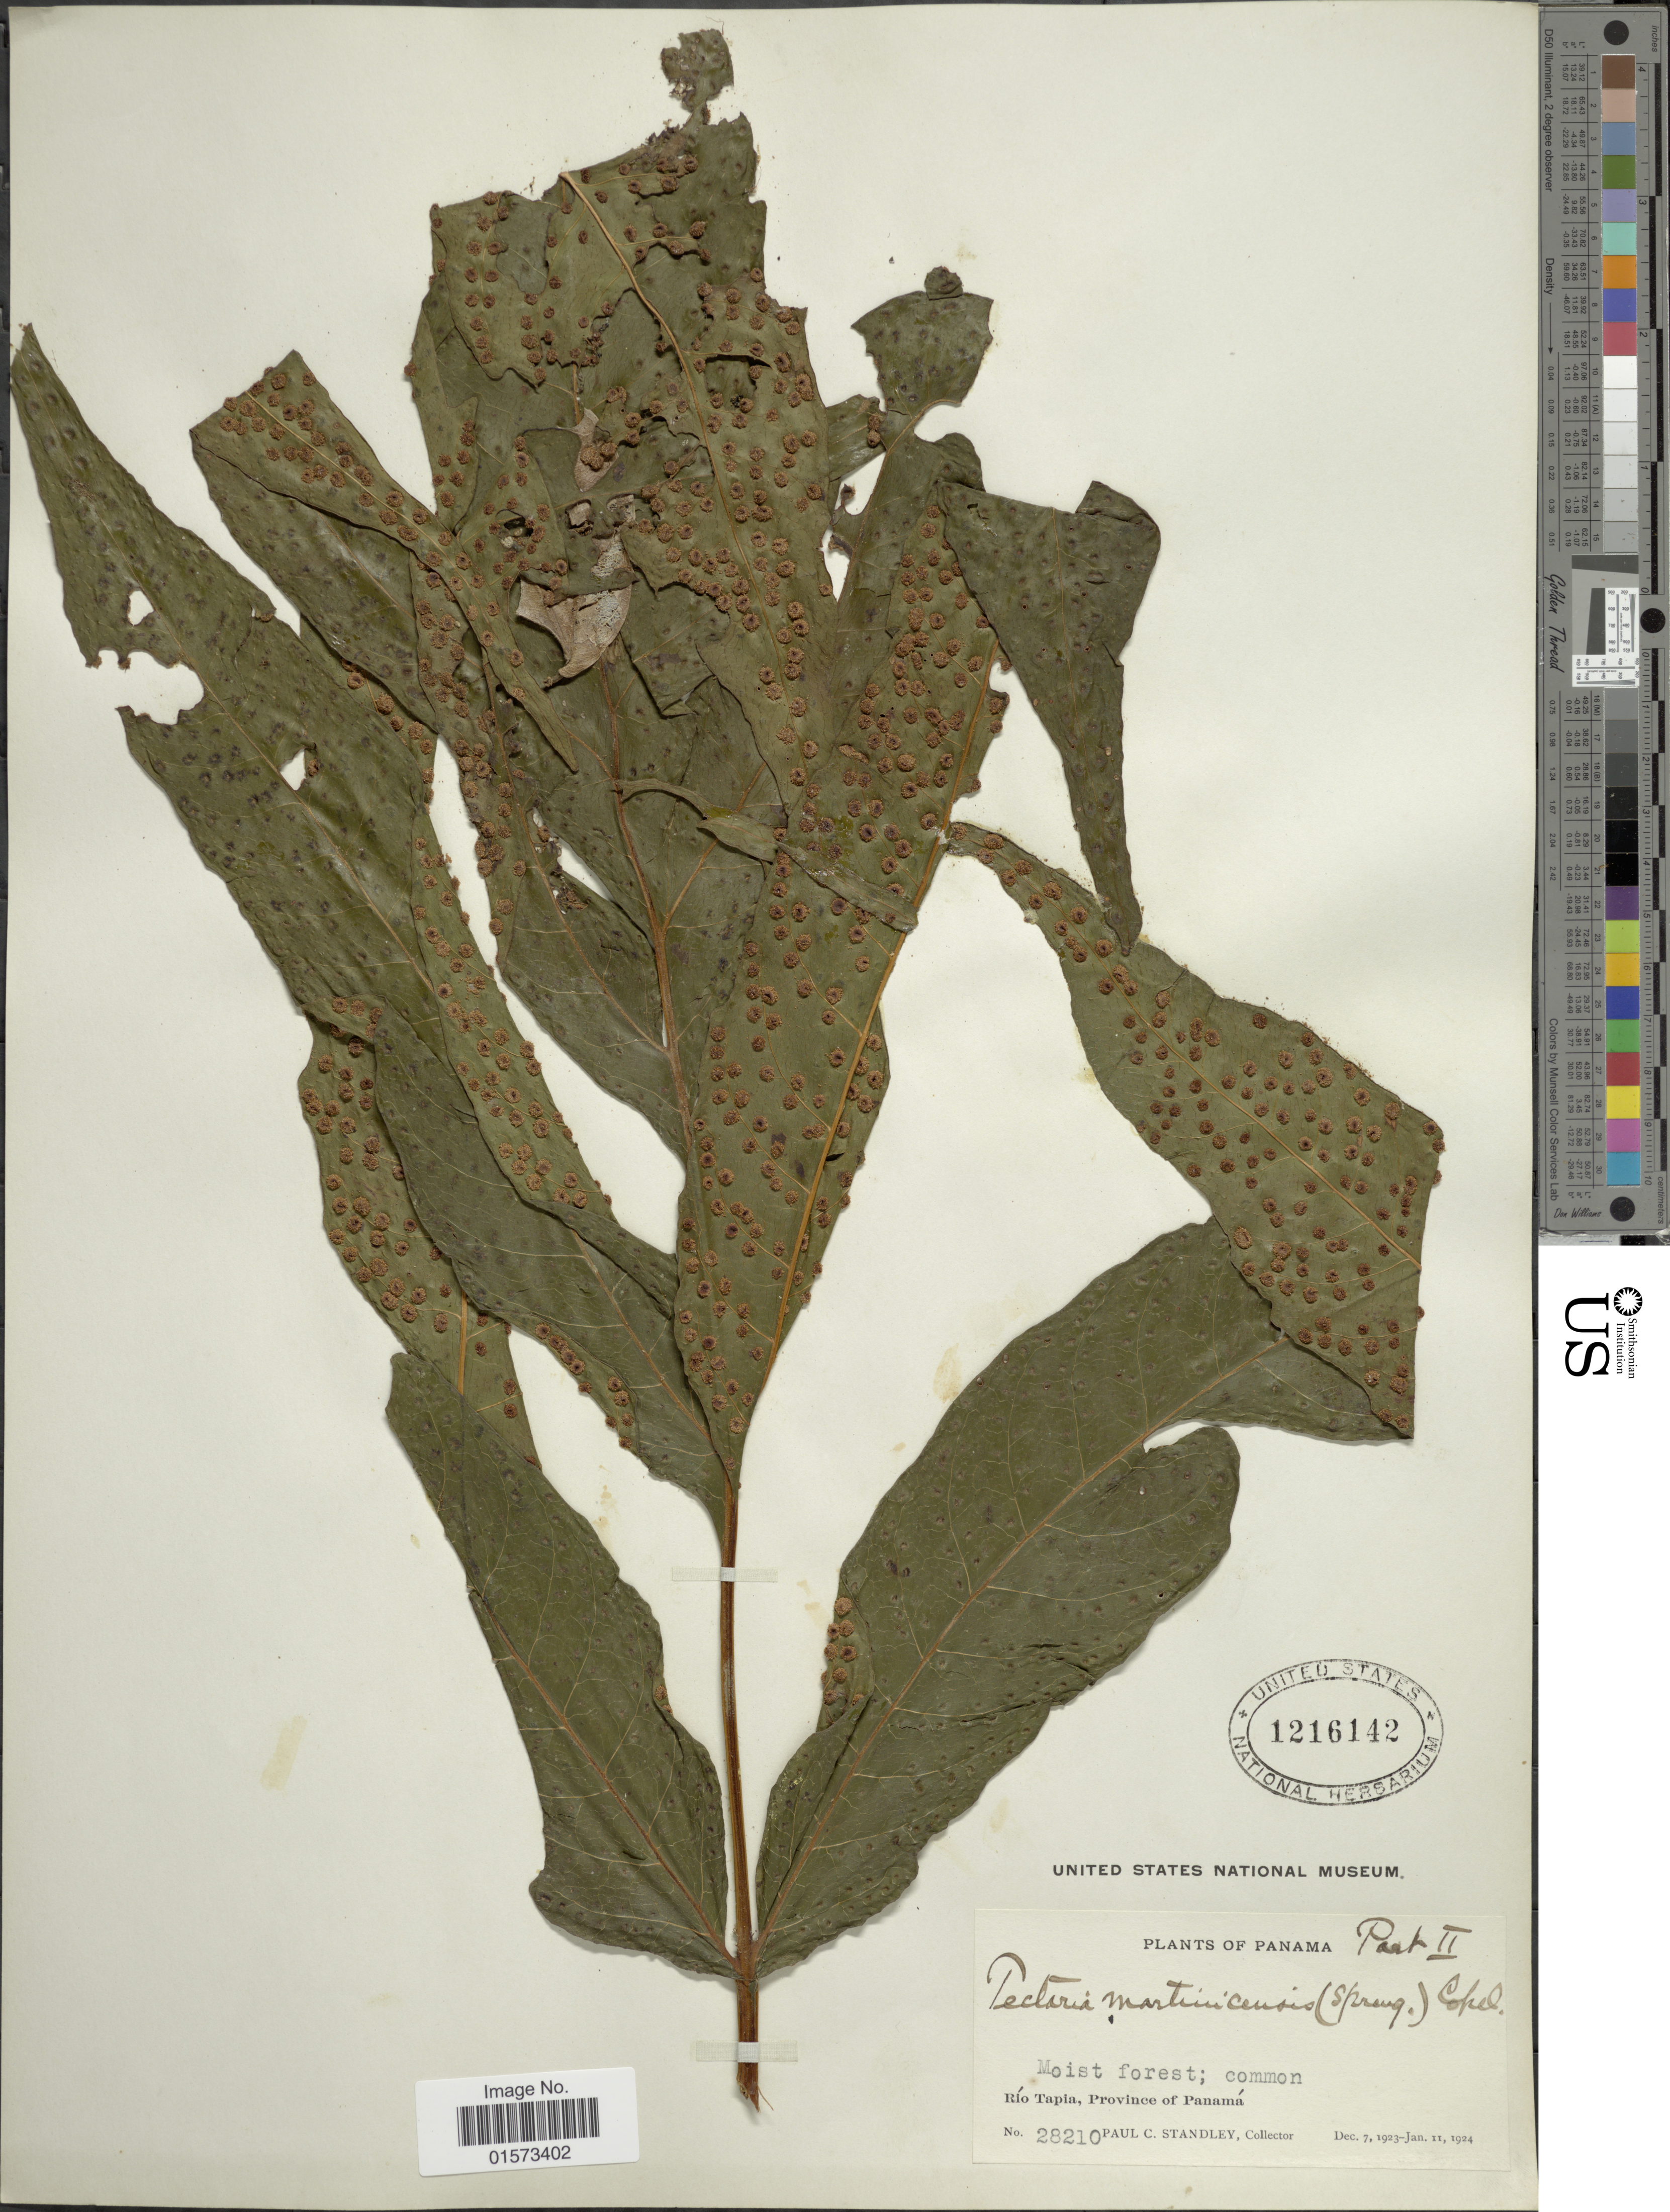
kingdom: Plantae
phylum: Tracheophyta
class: Polypodiopsida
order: Polypodiales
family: Tectariaceae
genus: Tectaria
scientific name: Tectaria incisa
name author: Cav.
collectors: P. C. Standley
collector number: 28210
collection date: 1924-01-11/1924-12-07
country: Panama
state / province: Panamá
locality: Rio Tapia, Province of Panama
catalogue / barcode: US 1216142